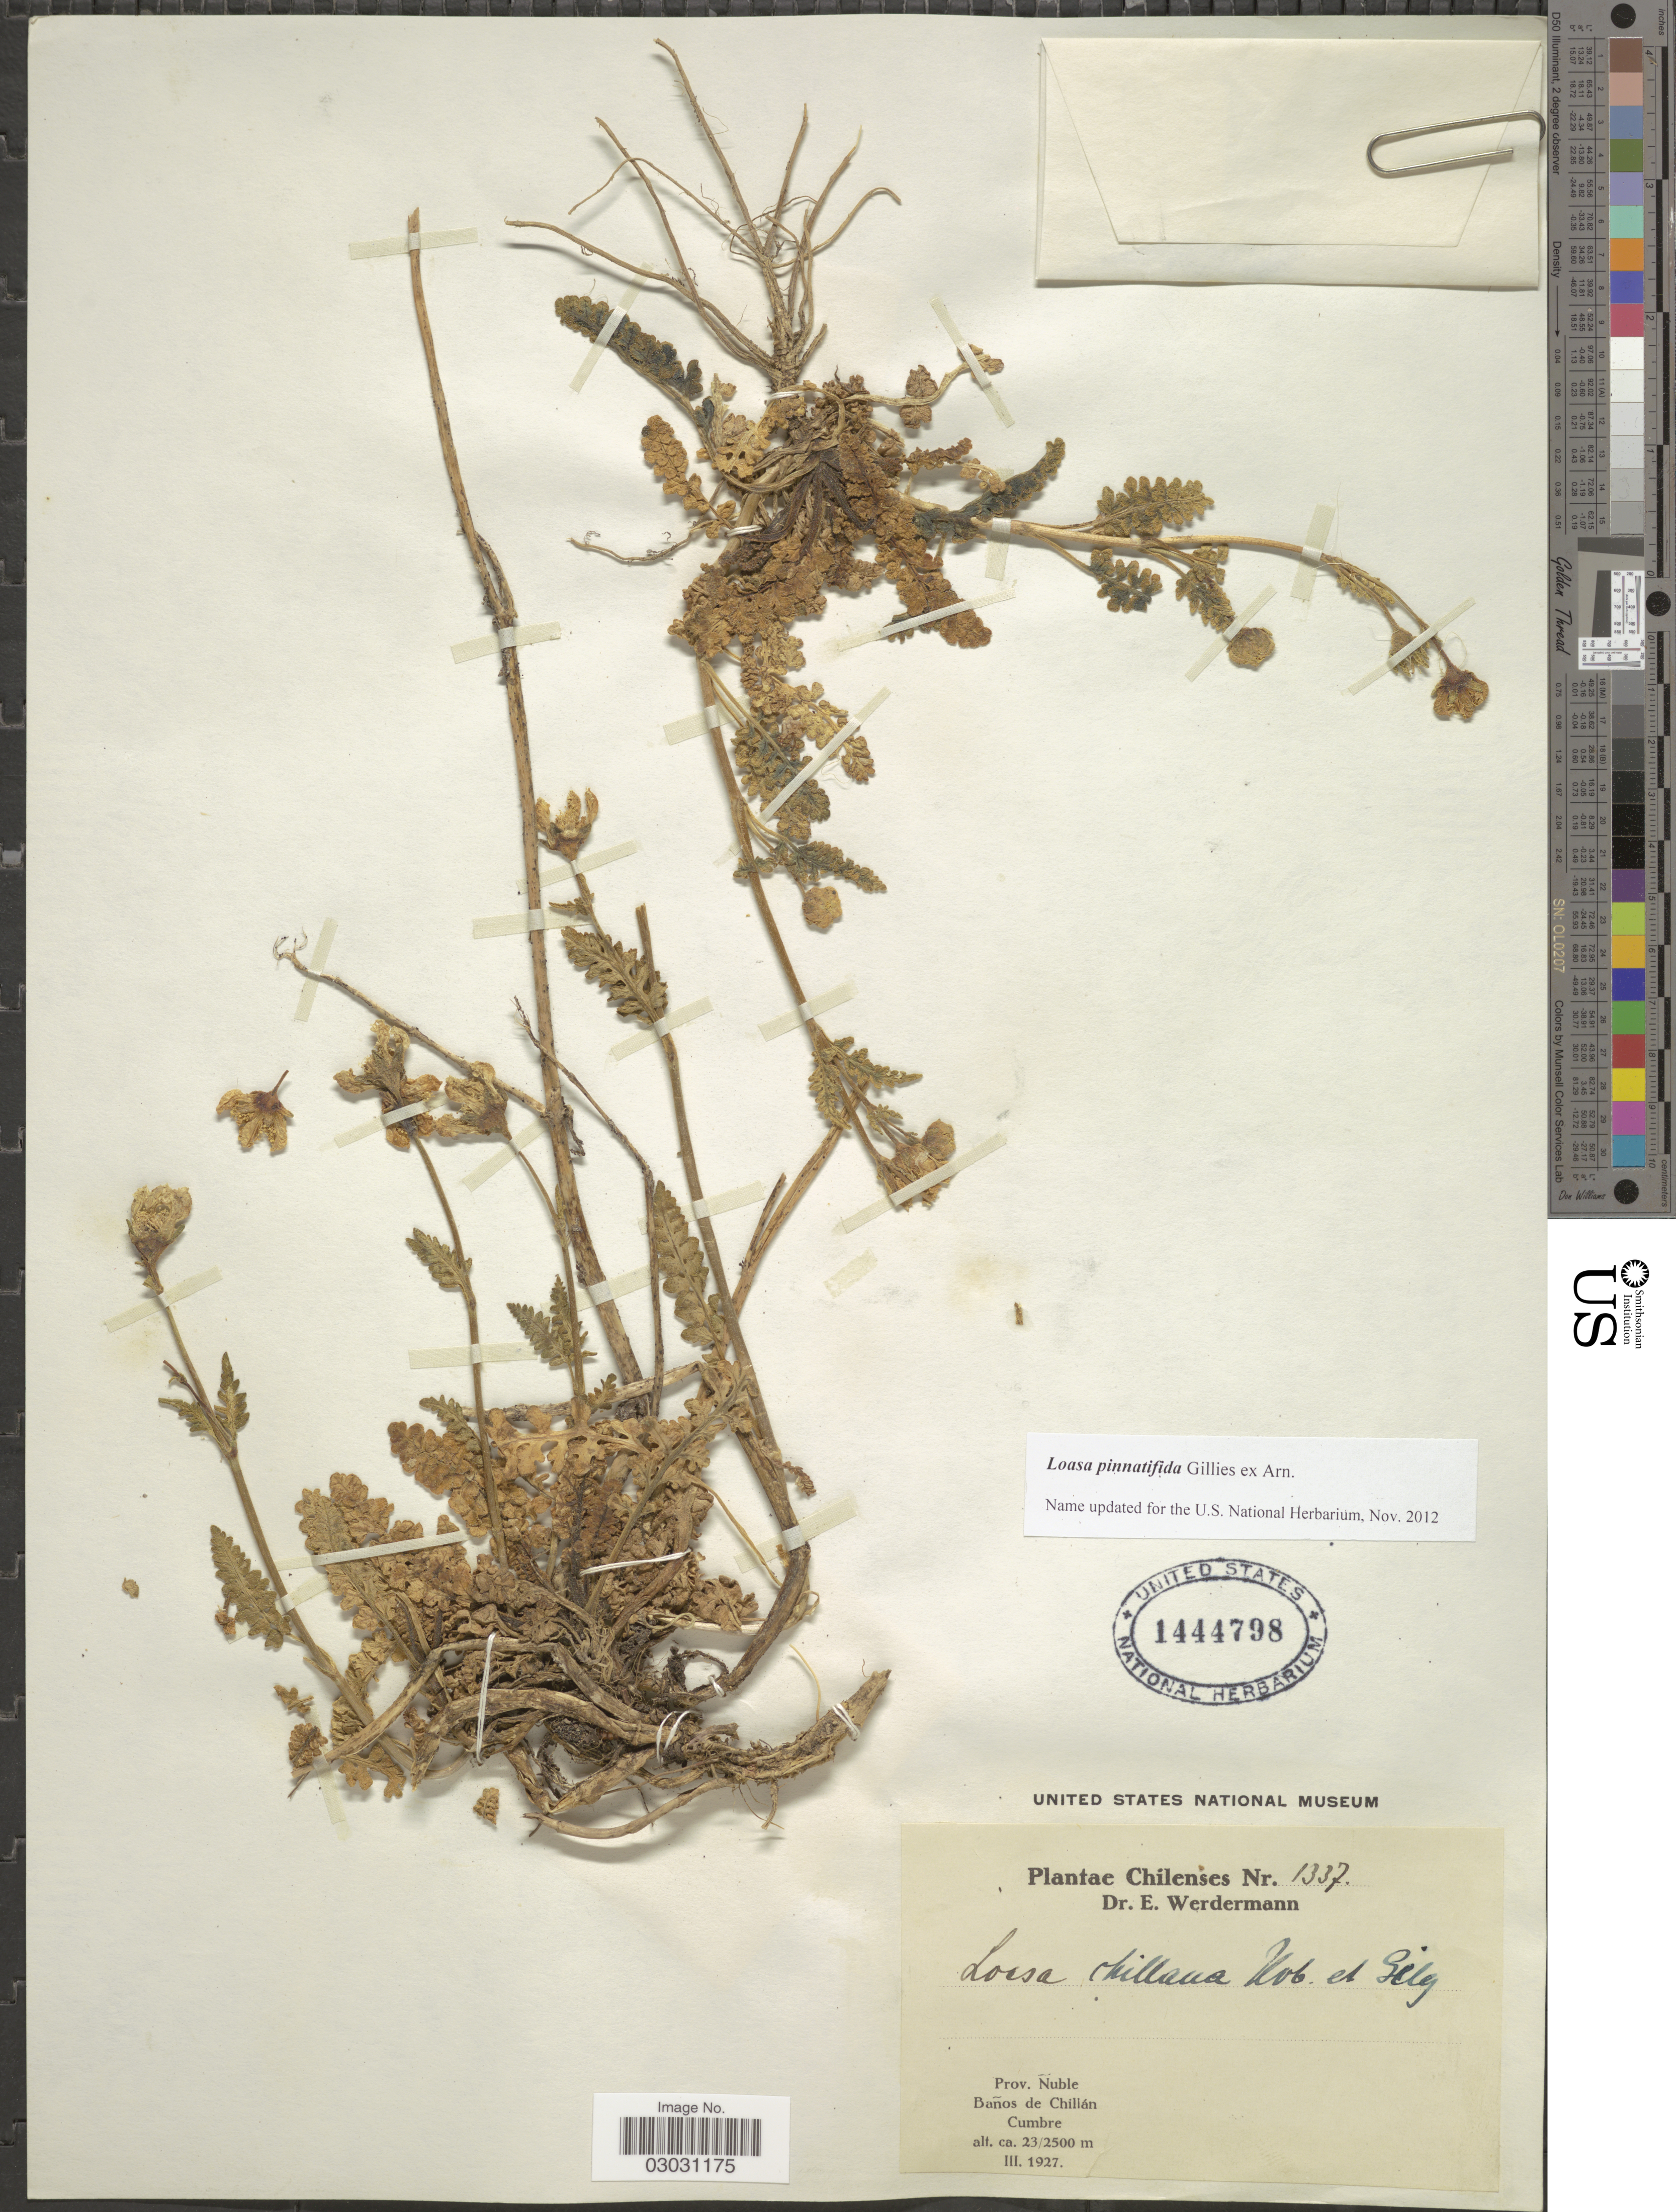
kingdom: Plantae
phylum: Tracheophyta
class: Magnoliopsida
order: Cornales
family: Loasaceae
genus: Pinnasa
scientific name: Pinnasa pinnatifida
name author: (Gillies ex Arn.) Weigend & R. H. Acuña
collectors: E. Werdermann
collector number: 1337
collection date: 1927-03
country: Chile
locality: Prov. Nuble, Baños de Chilián, Cumbre.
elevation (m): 2300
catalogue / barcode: US 1444798